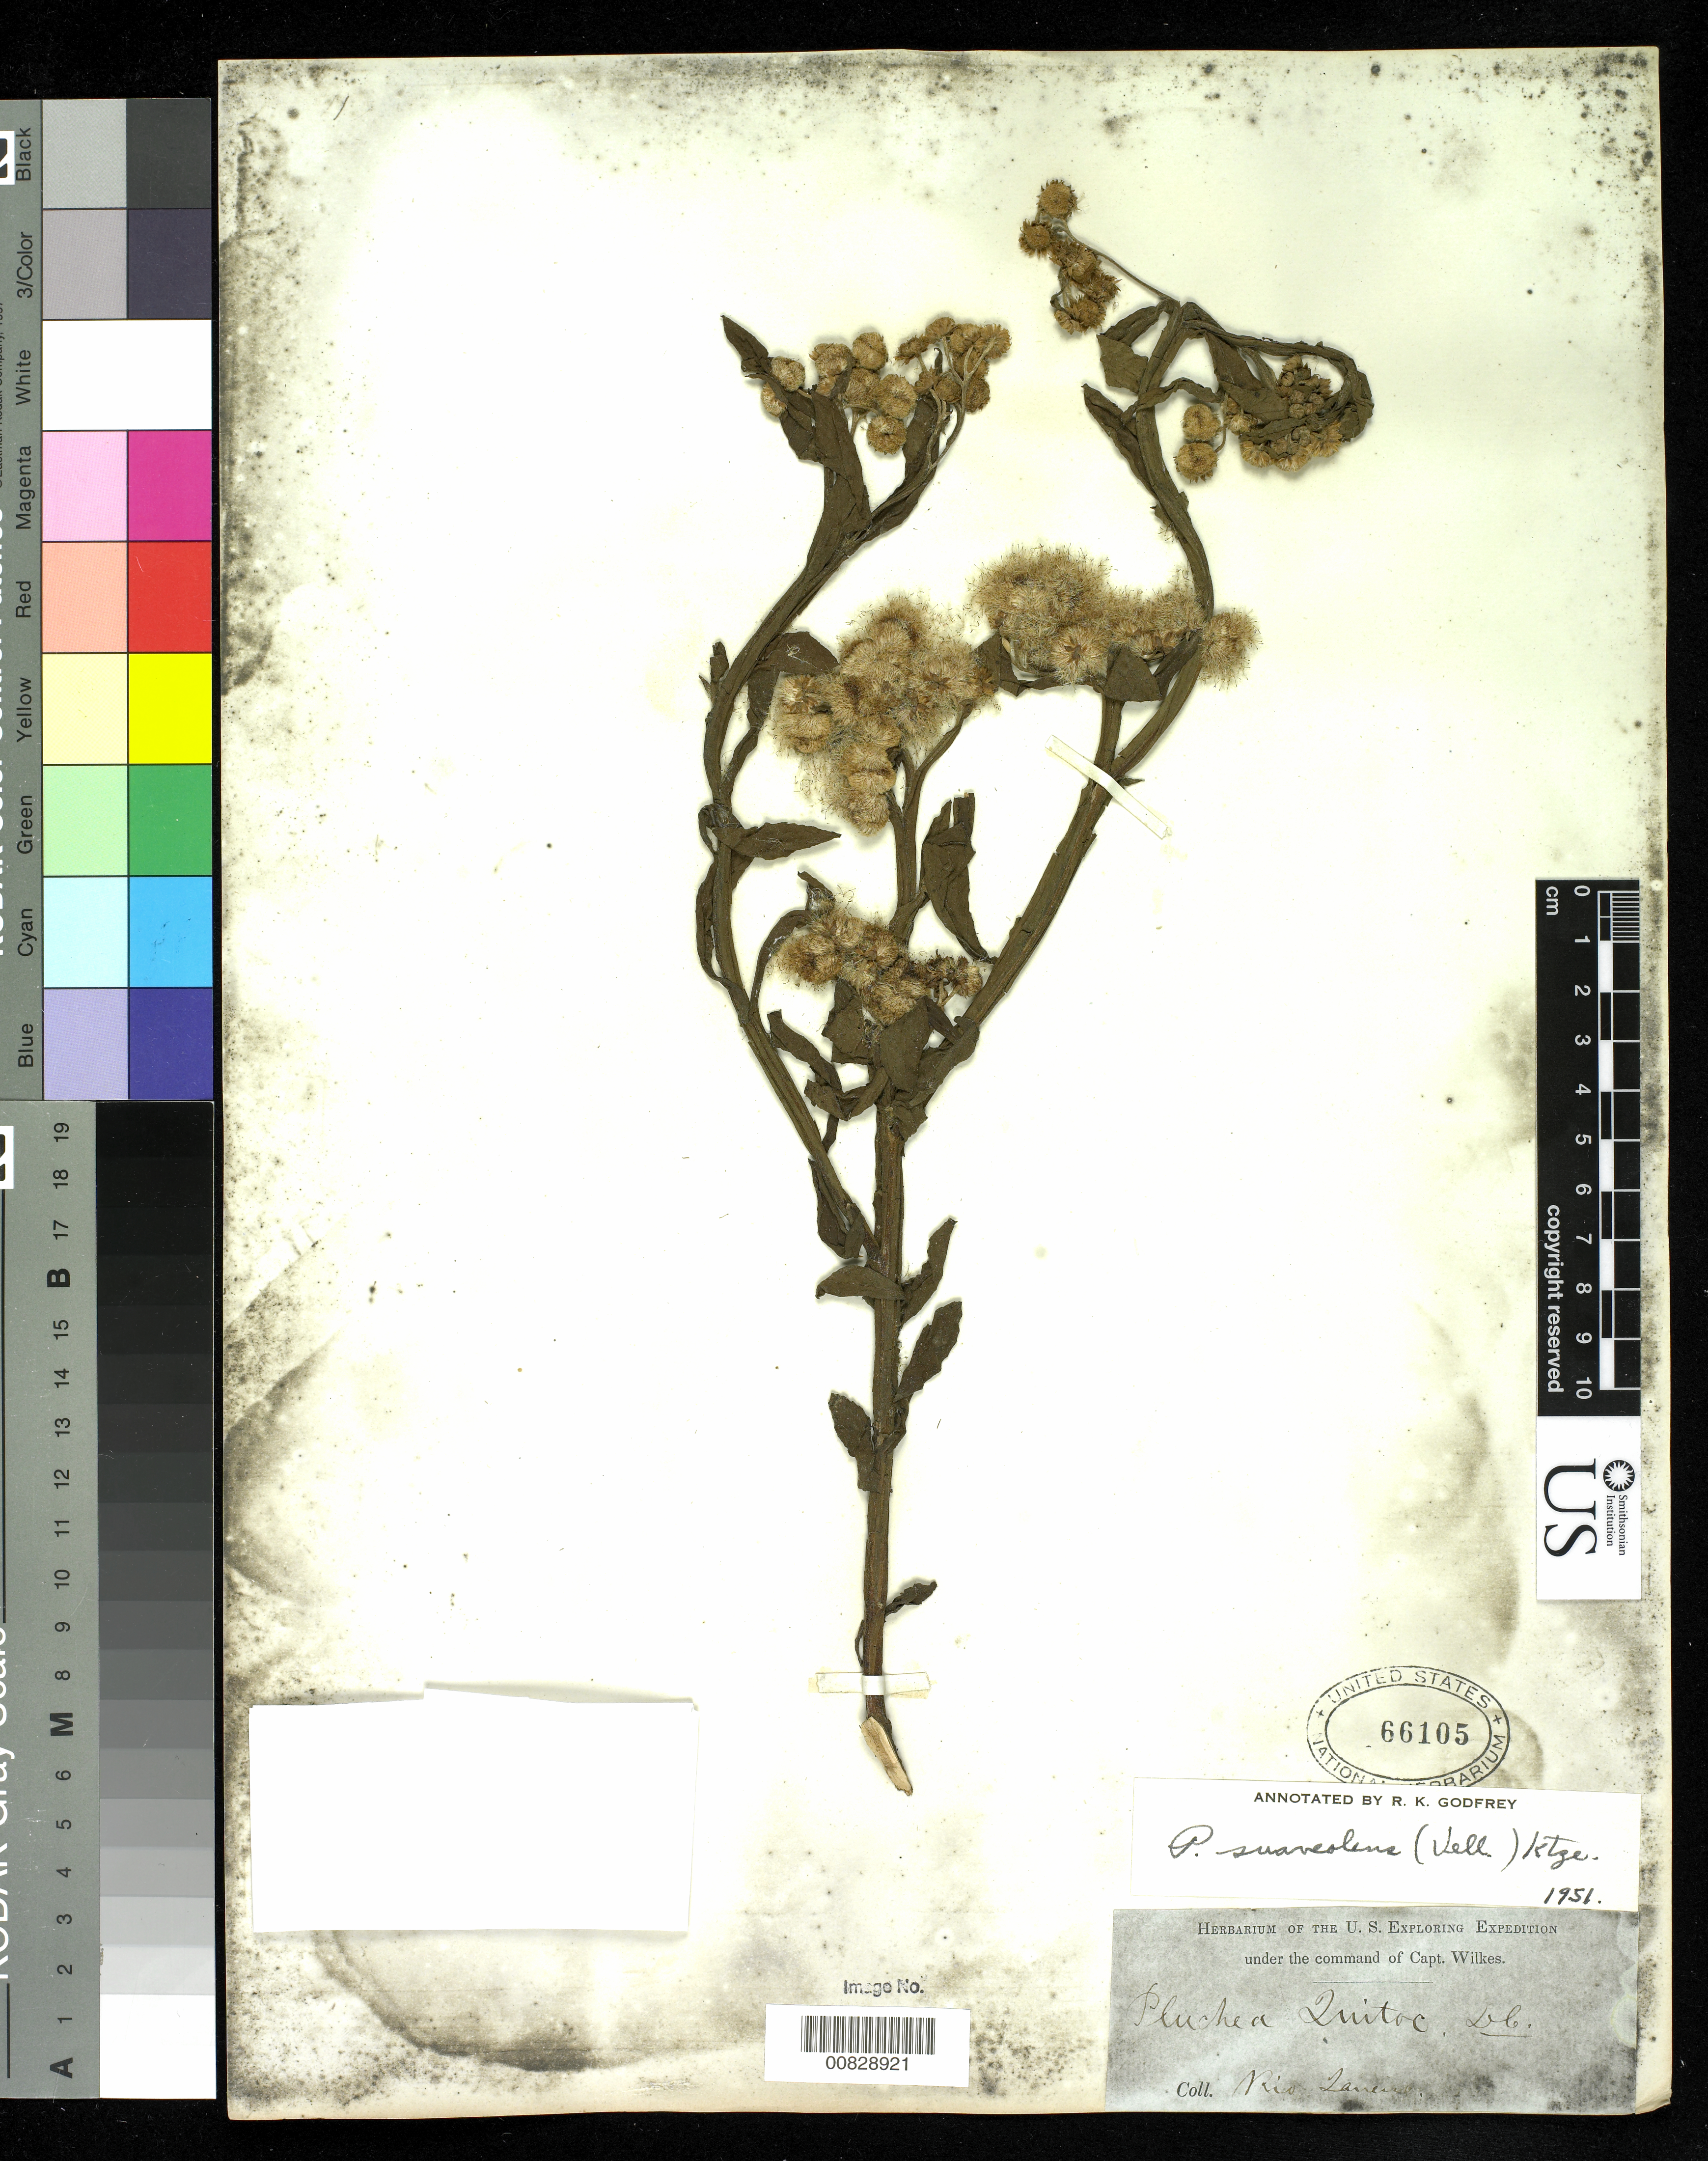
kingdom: Plantae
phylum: Tracheophyta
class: Magnoliopsida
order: Asterales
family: Asteraceae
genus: Pluchea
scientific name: Pluchea suaveolens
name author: (Vell.) Kuntze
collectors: Wilkes Explor. Exped.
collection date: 1838/1842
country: Brazil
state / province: Rio de Janeiro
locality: Rio Janeiro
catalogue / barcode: US 66105